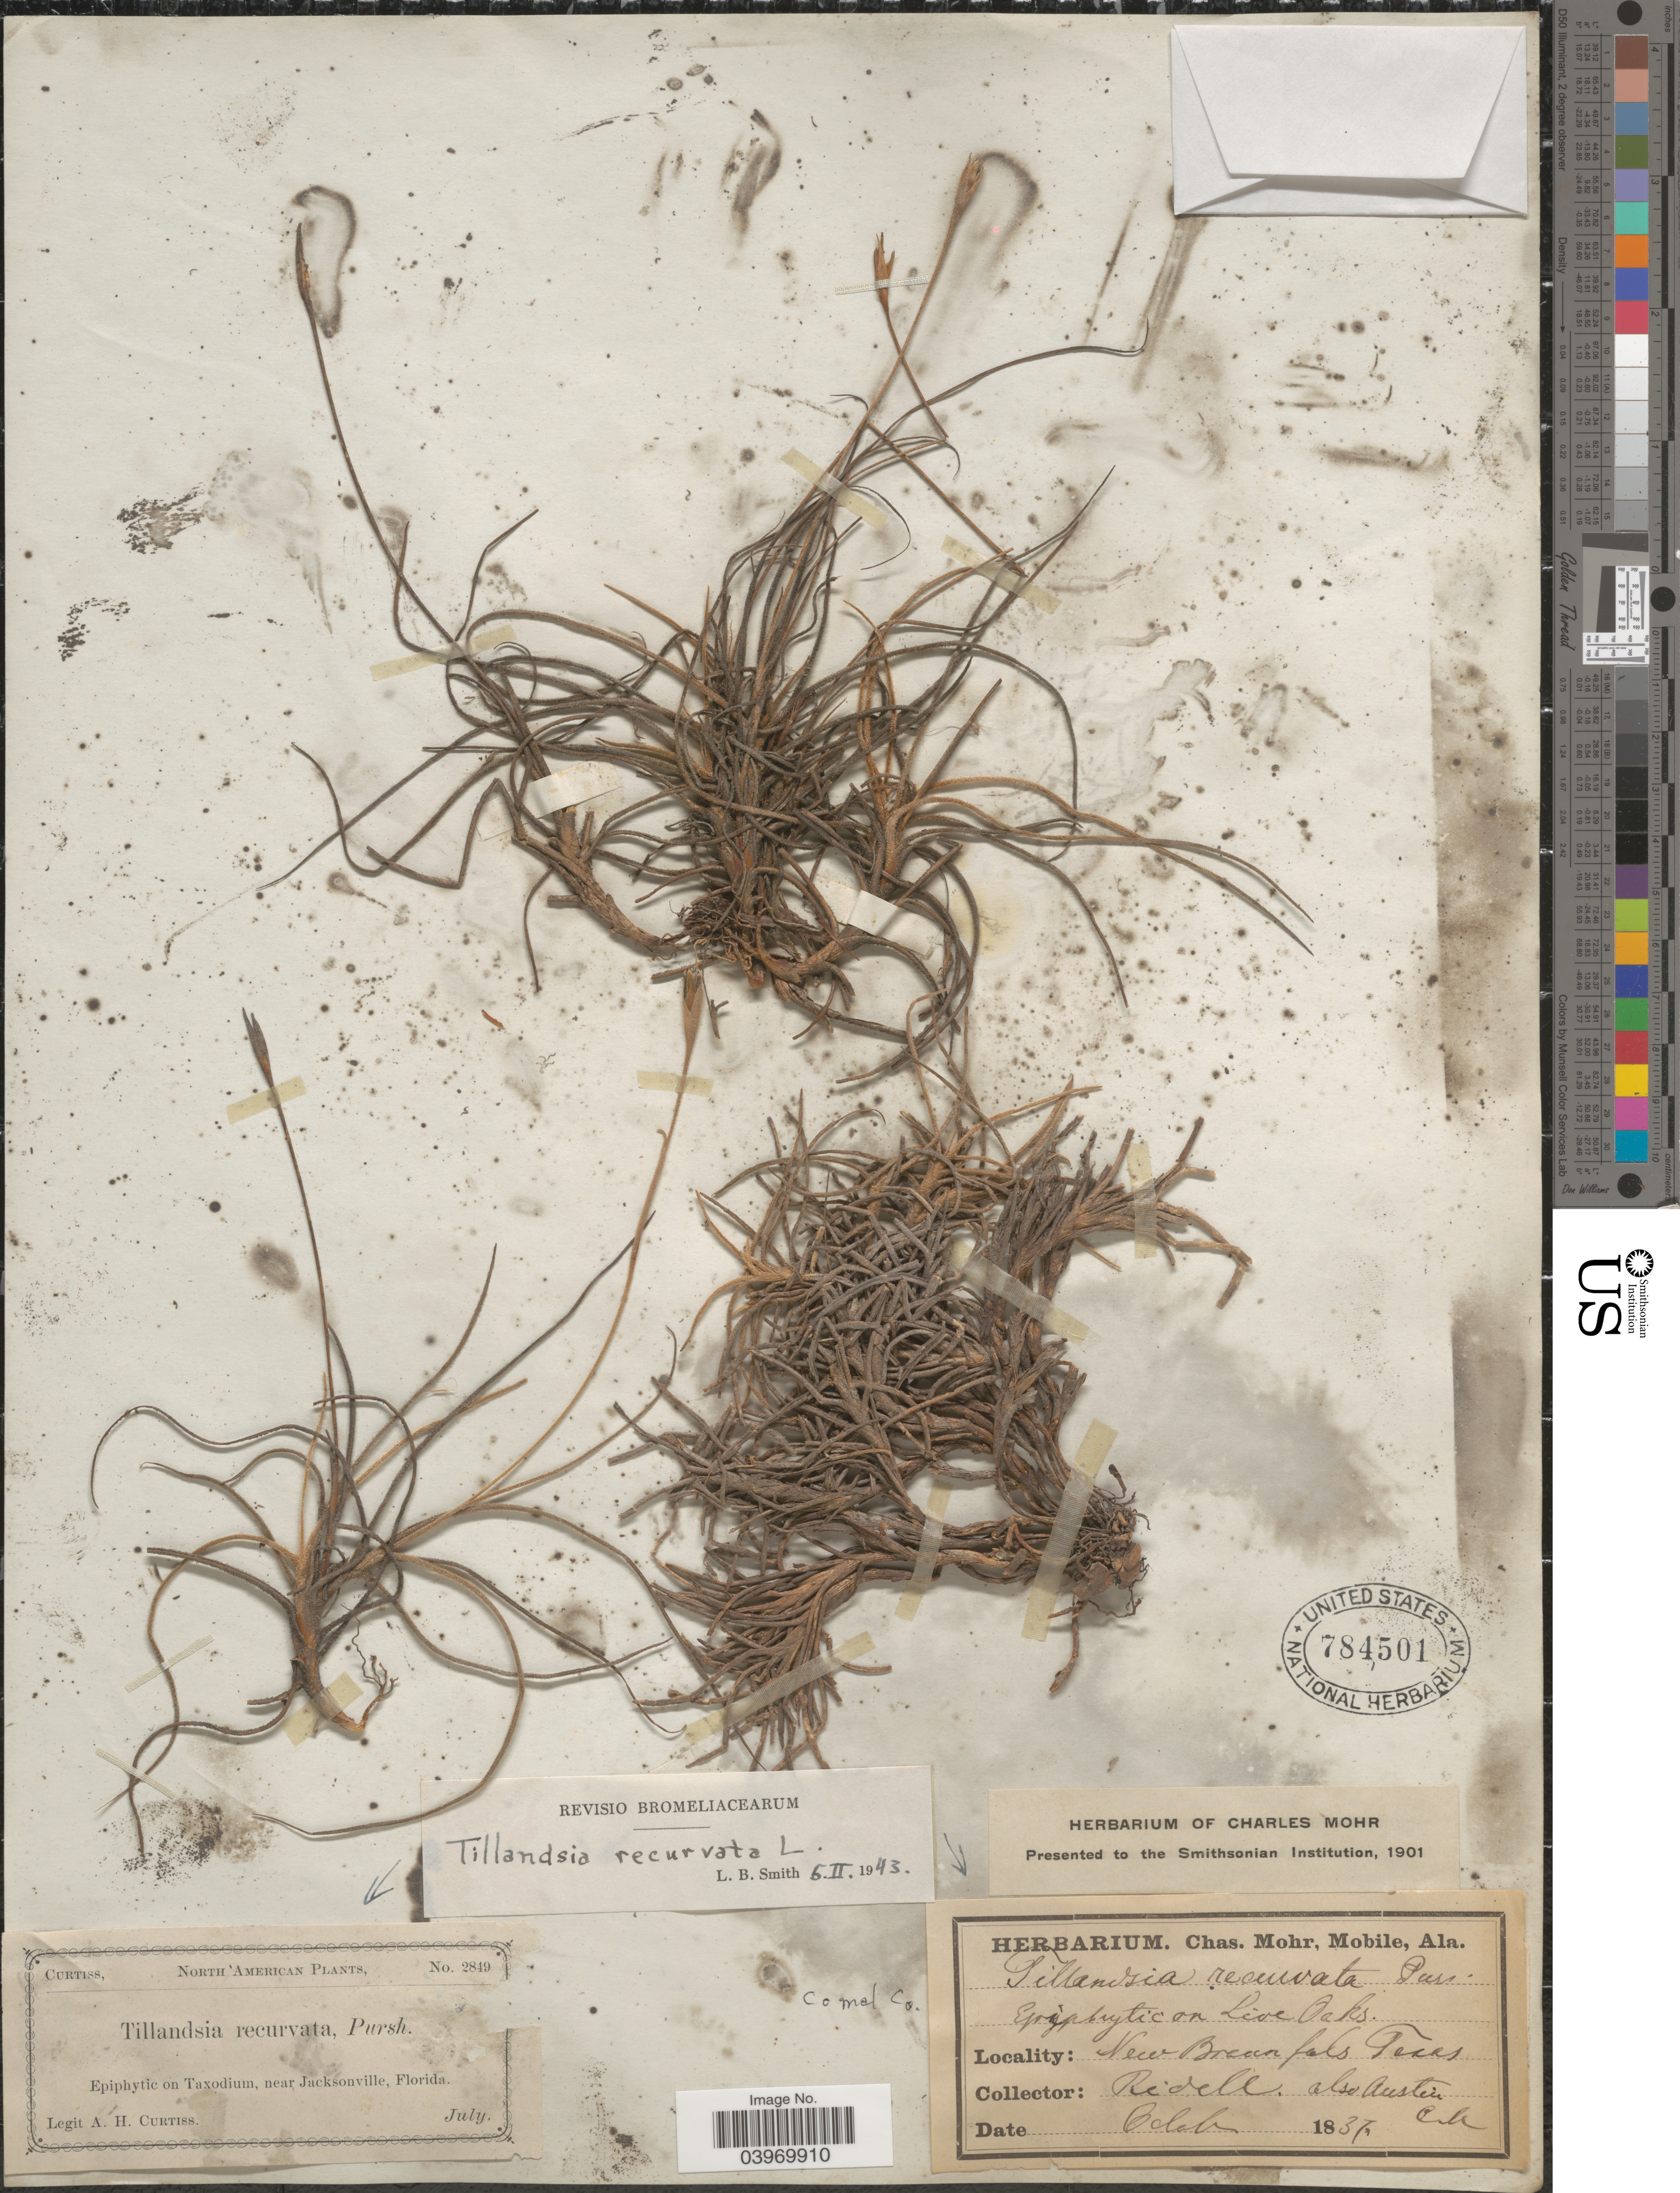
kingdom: Plantae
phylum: Tracheophyta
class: Liliopsida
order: Poales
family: Bromeliaceae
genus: Tillandsia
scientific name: Tillandsia recurvata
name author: L.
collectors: -. Ridell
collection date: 1837-10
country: United States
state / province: Texas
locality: New Braunfels, Austin. Comal Co.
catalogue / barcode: US 784501-2